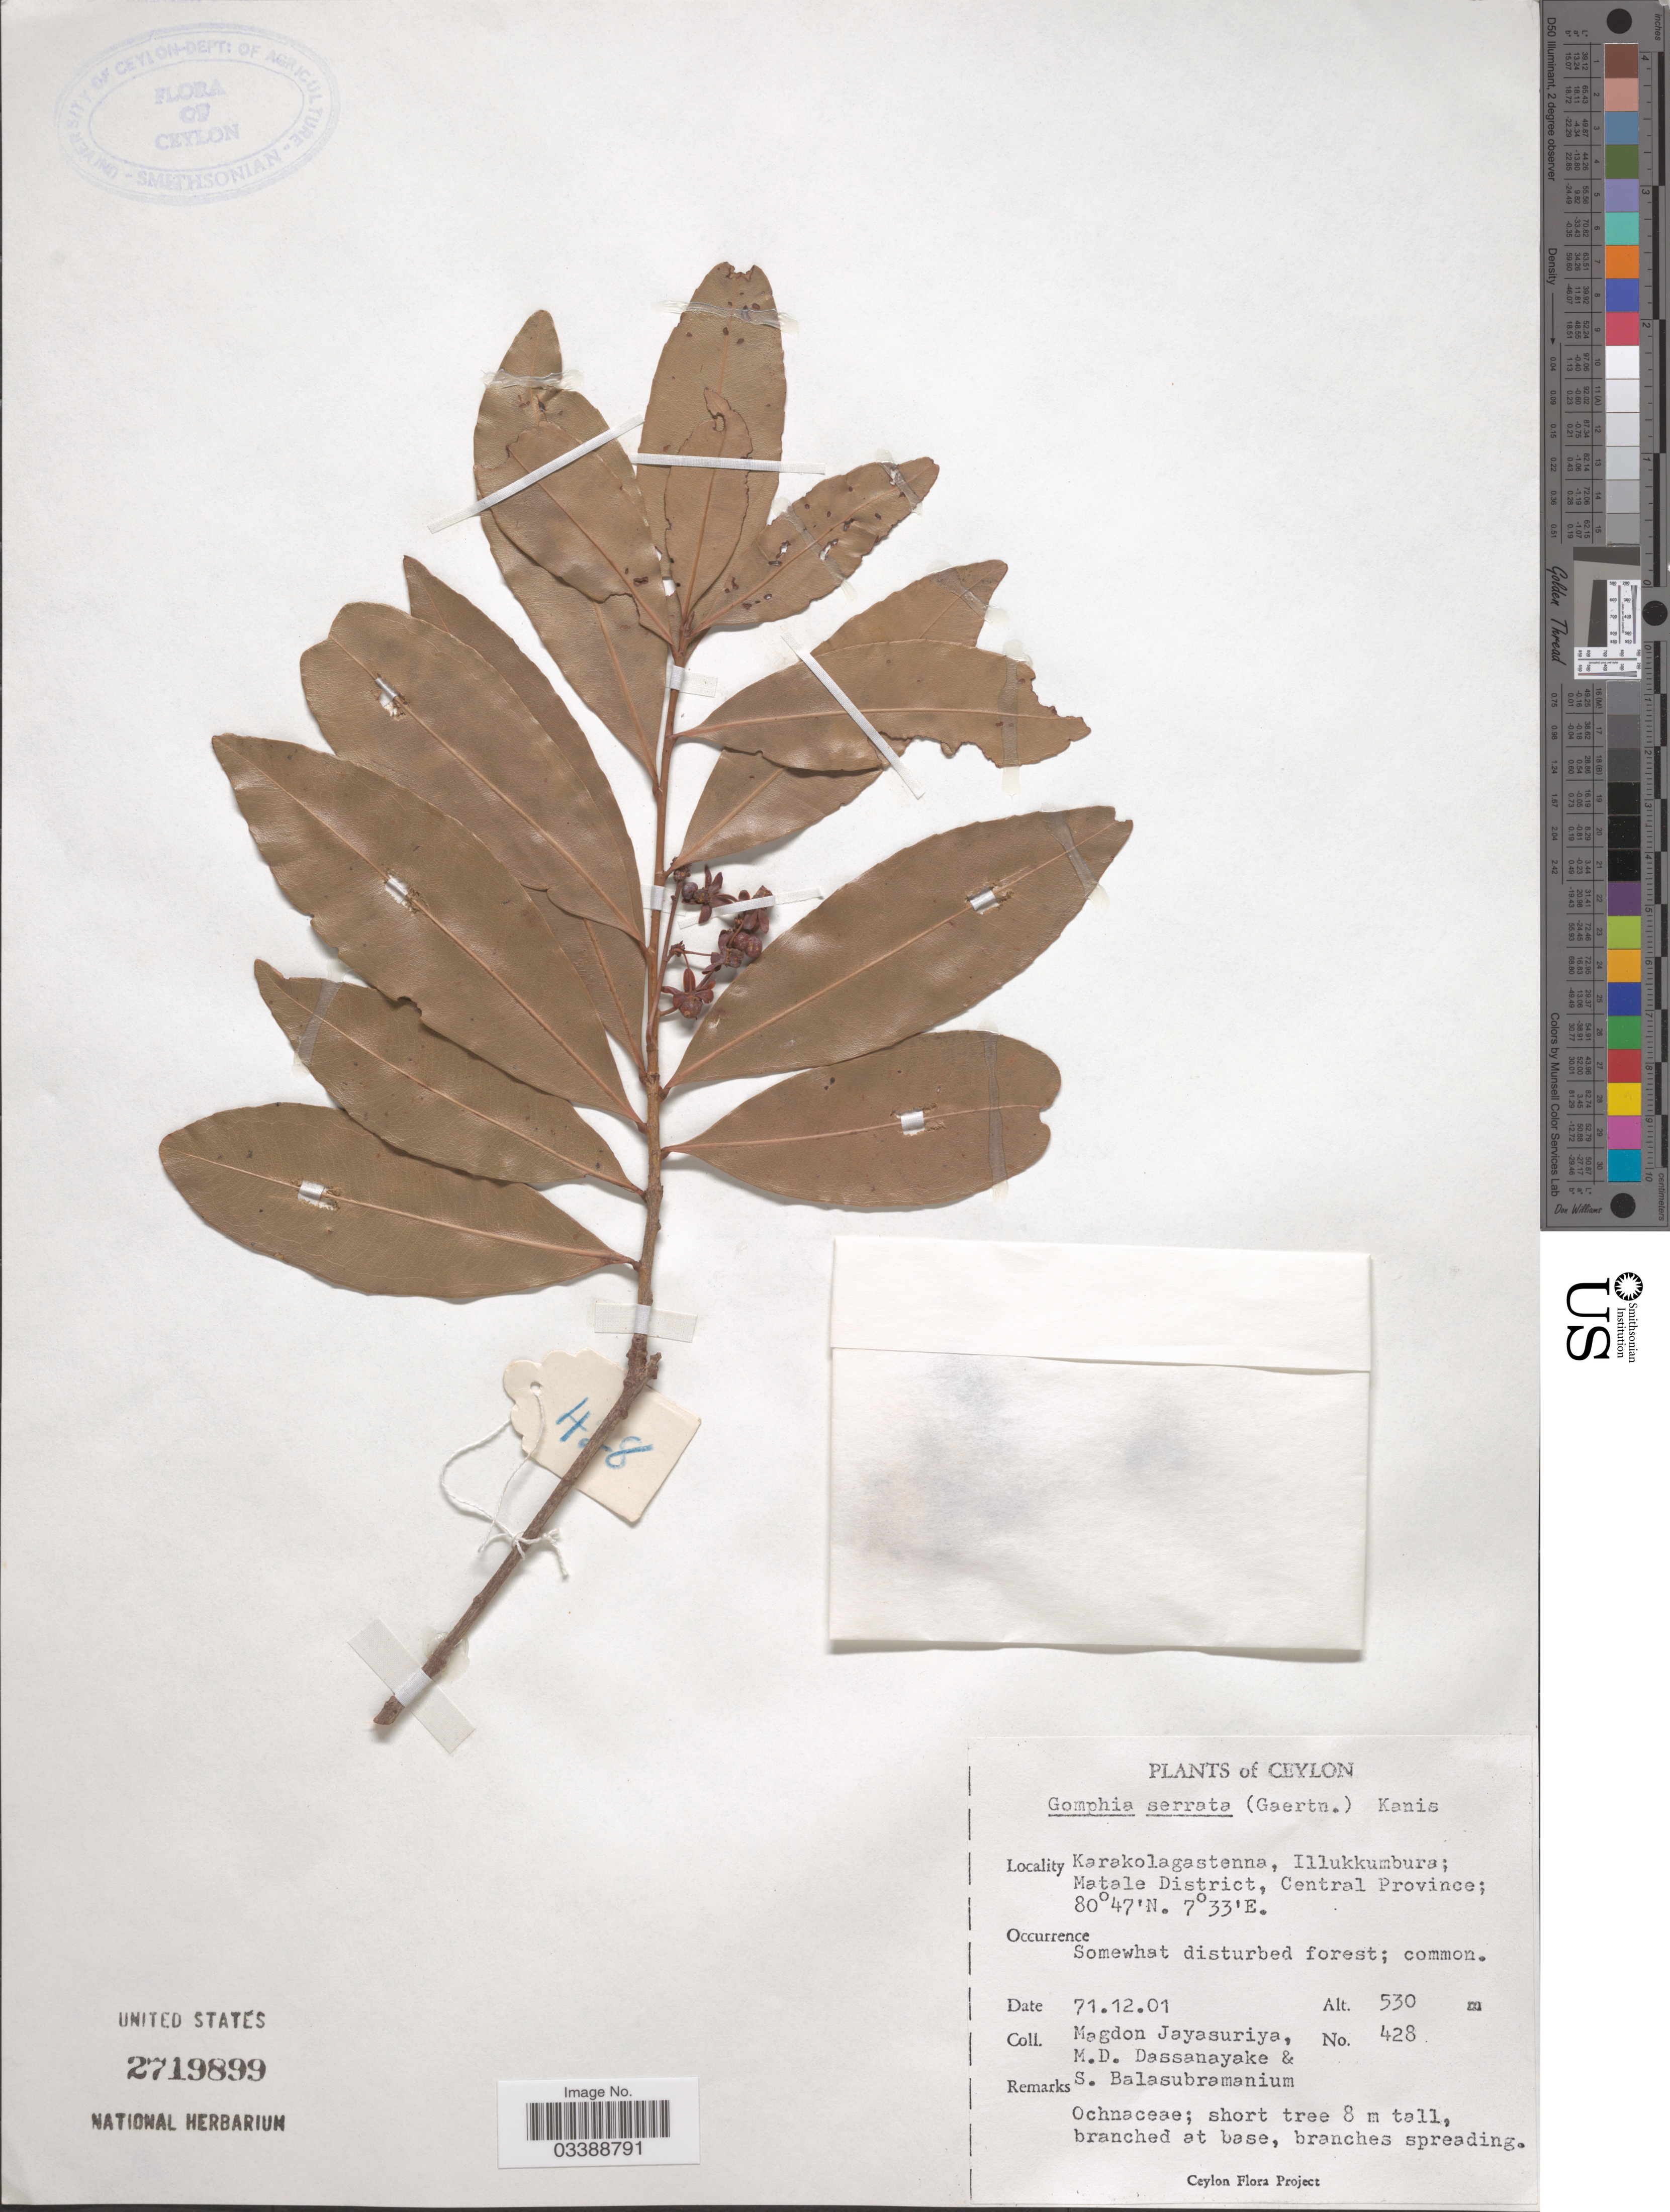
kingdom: Plantae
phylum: Tracheophyta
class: Magnoliopsida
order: Malpighiales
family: Ochnaceae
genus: Campylospermum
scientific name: Campylospermum serratum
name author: (Gaertn.) Bittrich & M.C.E. Amaral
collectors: A. H. Jayasuriya, M. D. Dassanayake & S. Balasubramanium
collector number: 428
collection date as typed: Transcribed d/m/y: 1/12/71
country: Sri Lanka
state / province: Central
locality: Ceylon. Karakolagastenna, Illukkumbura; Matale District.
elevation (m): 530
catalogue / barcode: US 2719899